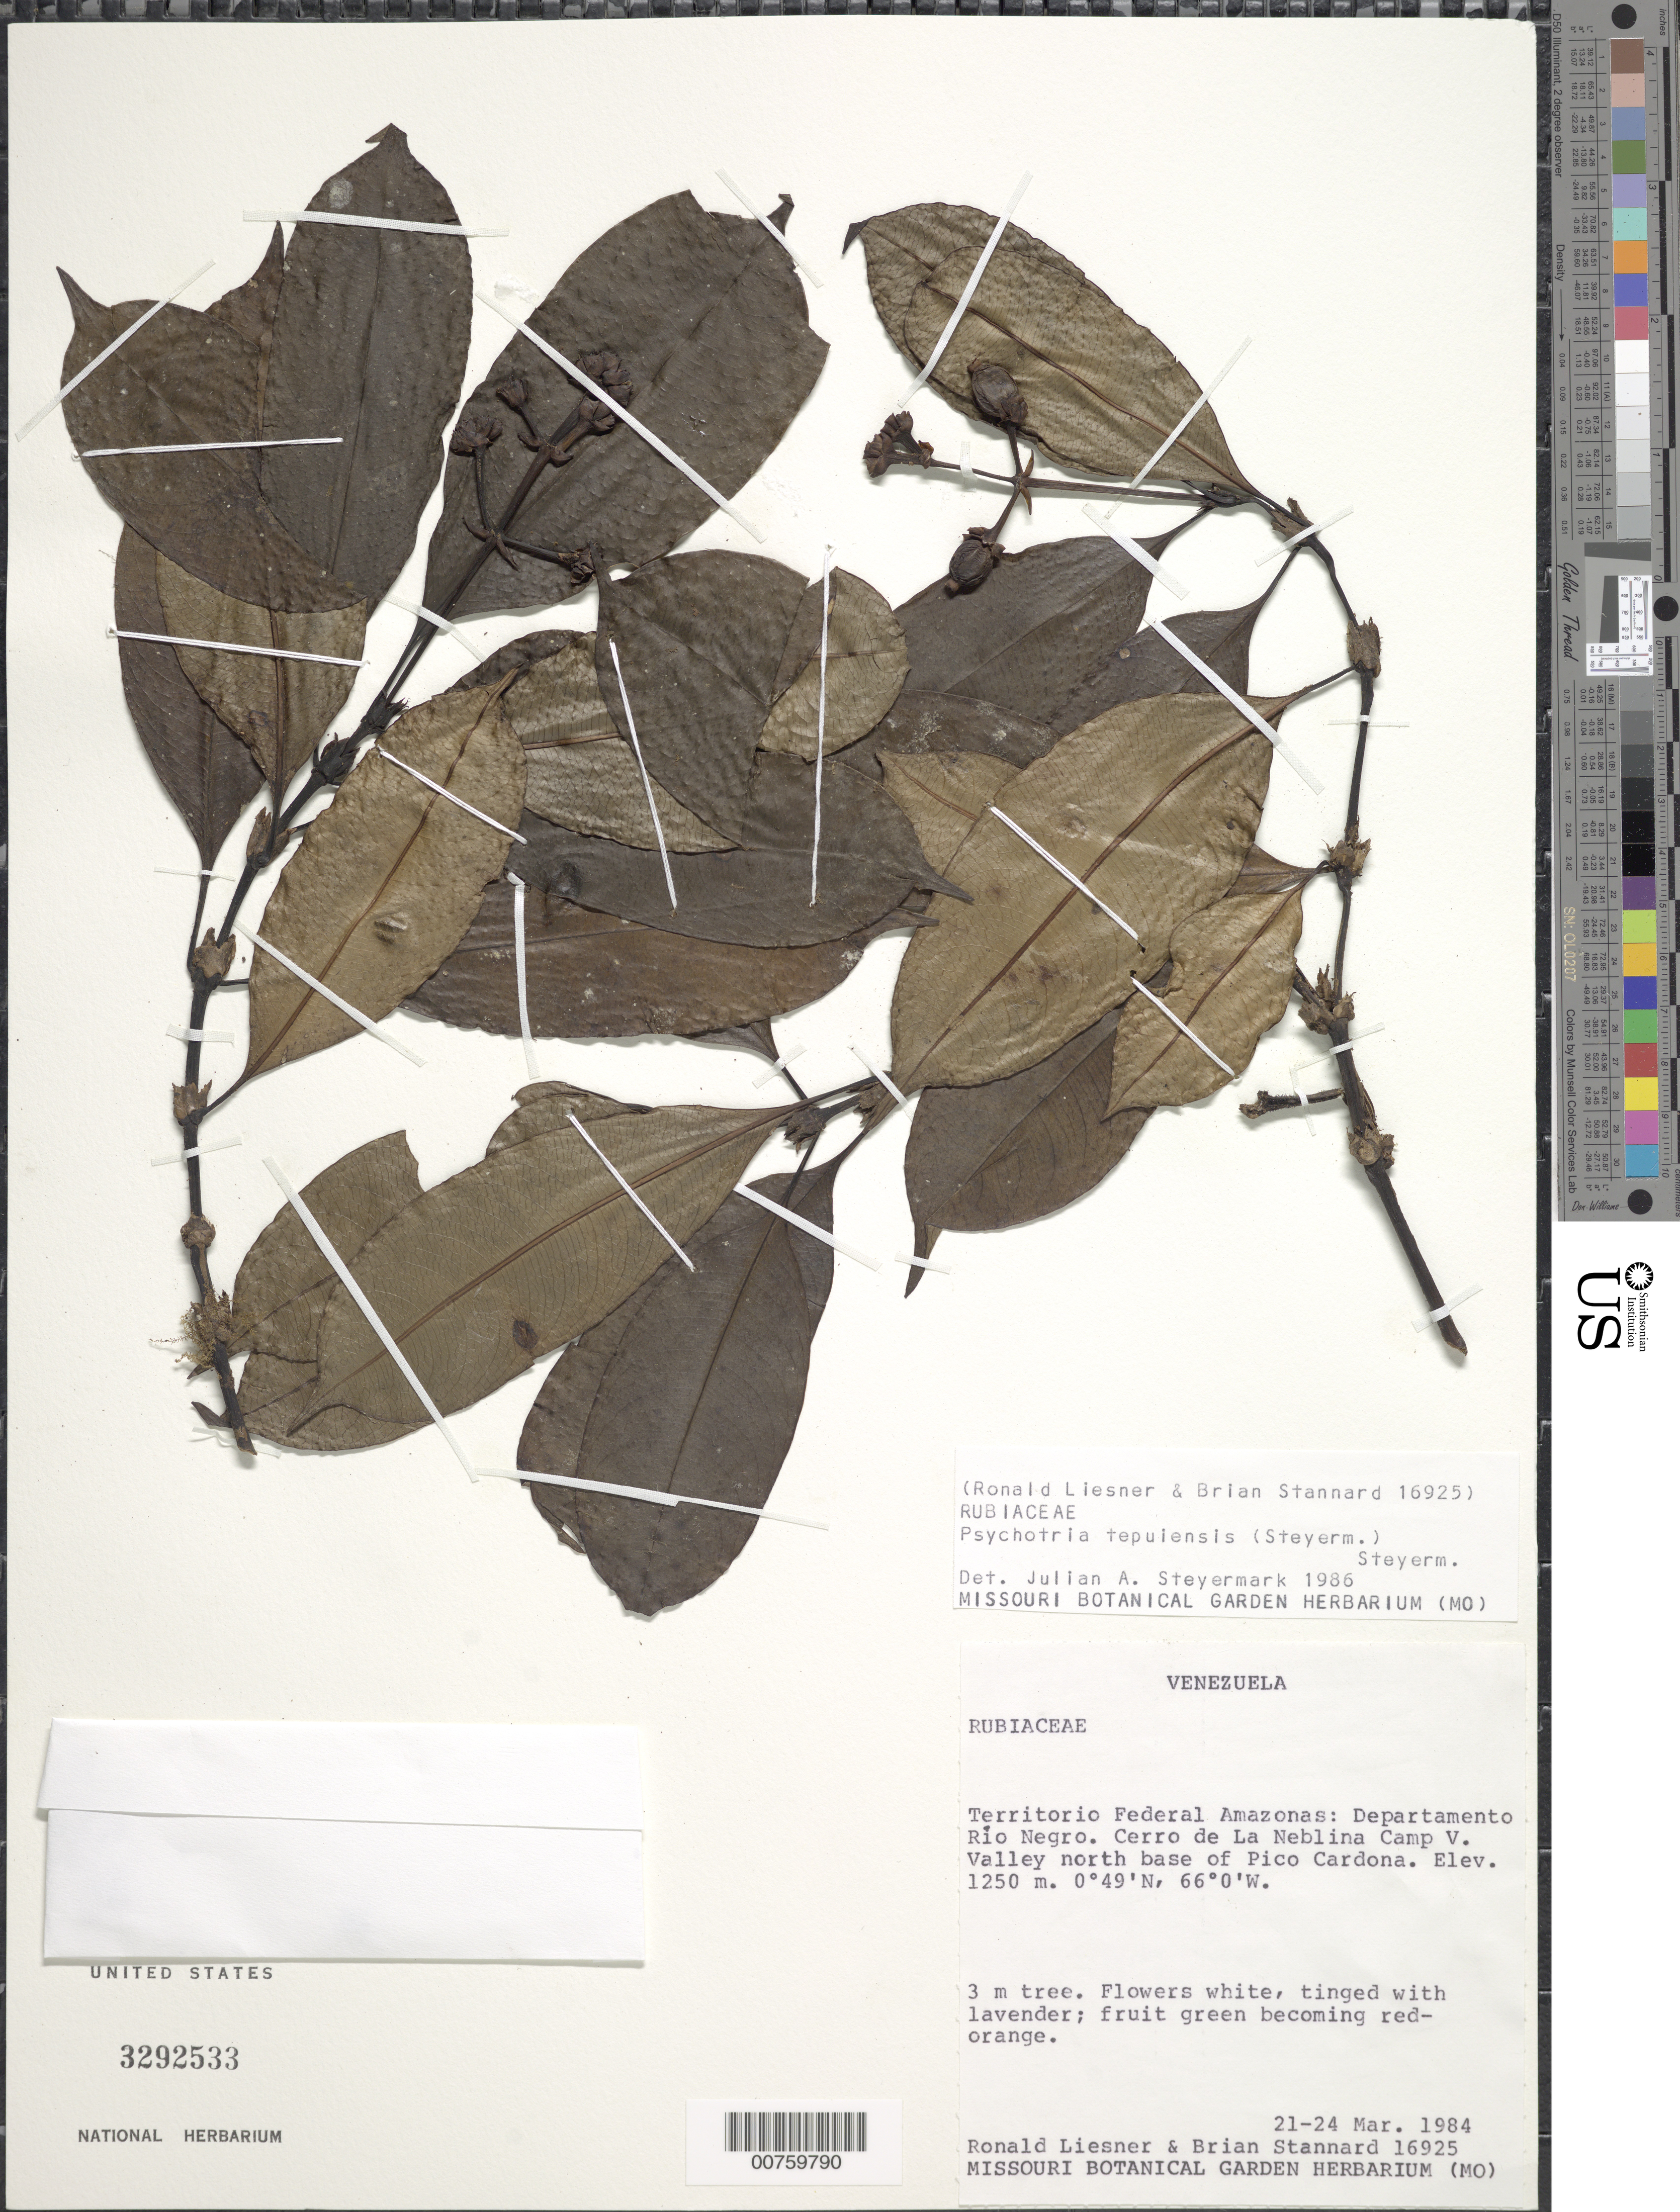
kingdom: Plantae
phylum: Tracheophyta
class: Magnoliopsida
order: Gentianales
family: Rubiaceae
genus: Psychotria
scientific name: Psychotria tepuiensis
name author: (Steyerm.) Steyerm.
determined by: Steyermark, Julian A., (VEN)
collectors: R. L. Liesner & B. L. Stannard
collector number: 16925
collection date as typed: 21-Mar-84 to 24-Mar-84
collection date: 1984-03-21/1984-03-24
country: Venezuela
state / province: Amazonas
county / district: Río Negro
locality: Cerro de La Neblina Base Camp V, north base of Pico Cardona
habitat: Valley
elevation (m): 1250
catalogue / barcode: US 3292533